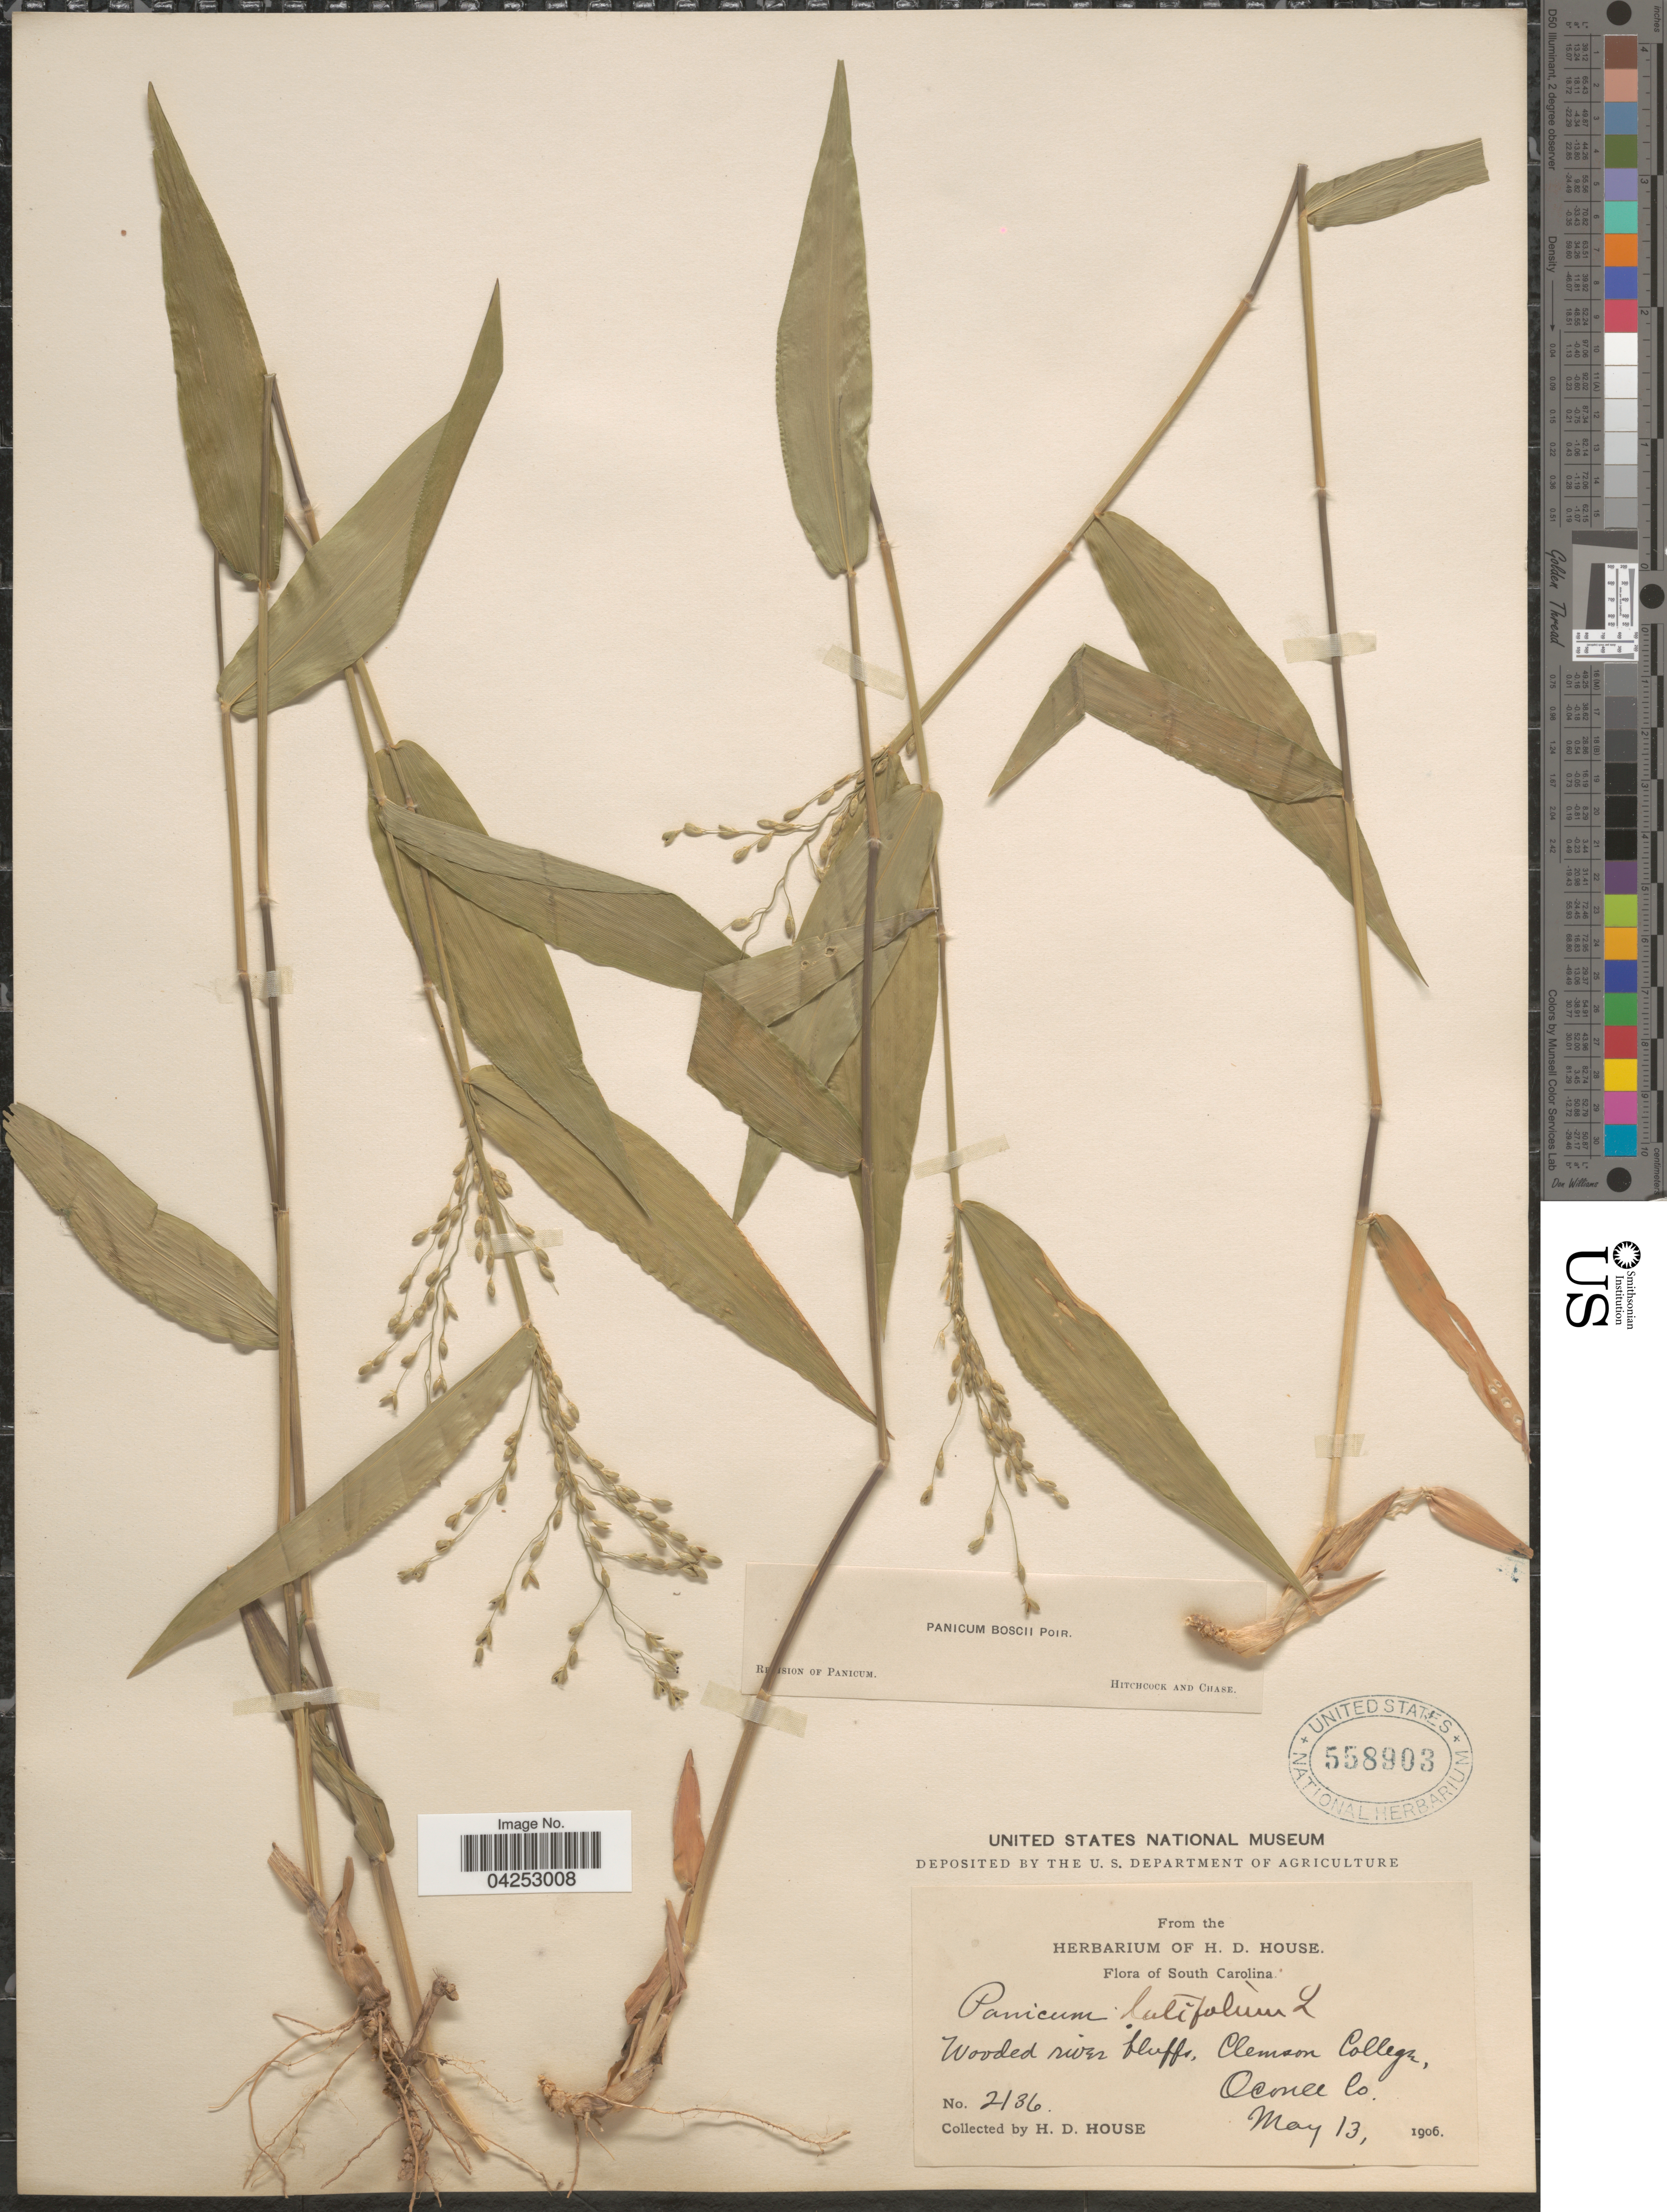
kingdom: Plantae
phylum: Tracheophyta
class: Liliopsida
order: Poales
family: Poaceae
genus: Dichanthelium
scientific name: Dichanthelium boscii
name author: (Poir.) Gould & C.A. Clark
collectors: H. D. House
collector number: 2136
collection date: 1906-05-13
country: United States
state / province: South Carolina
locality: Wooded river bluffs, Clemson College, Oconee Co.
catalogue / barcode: US 558903